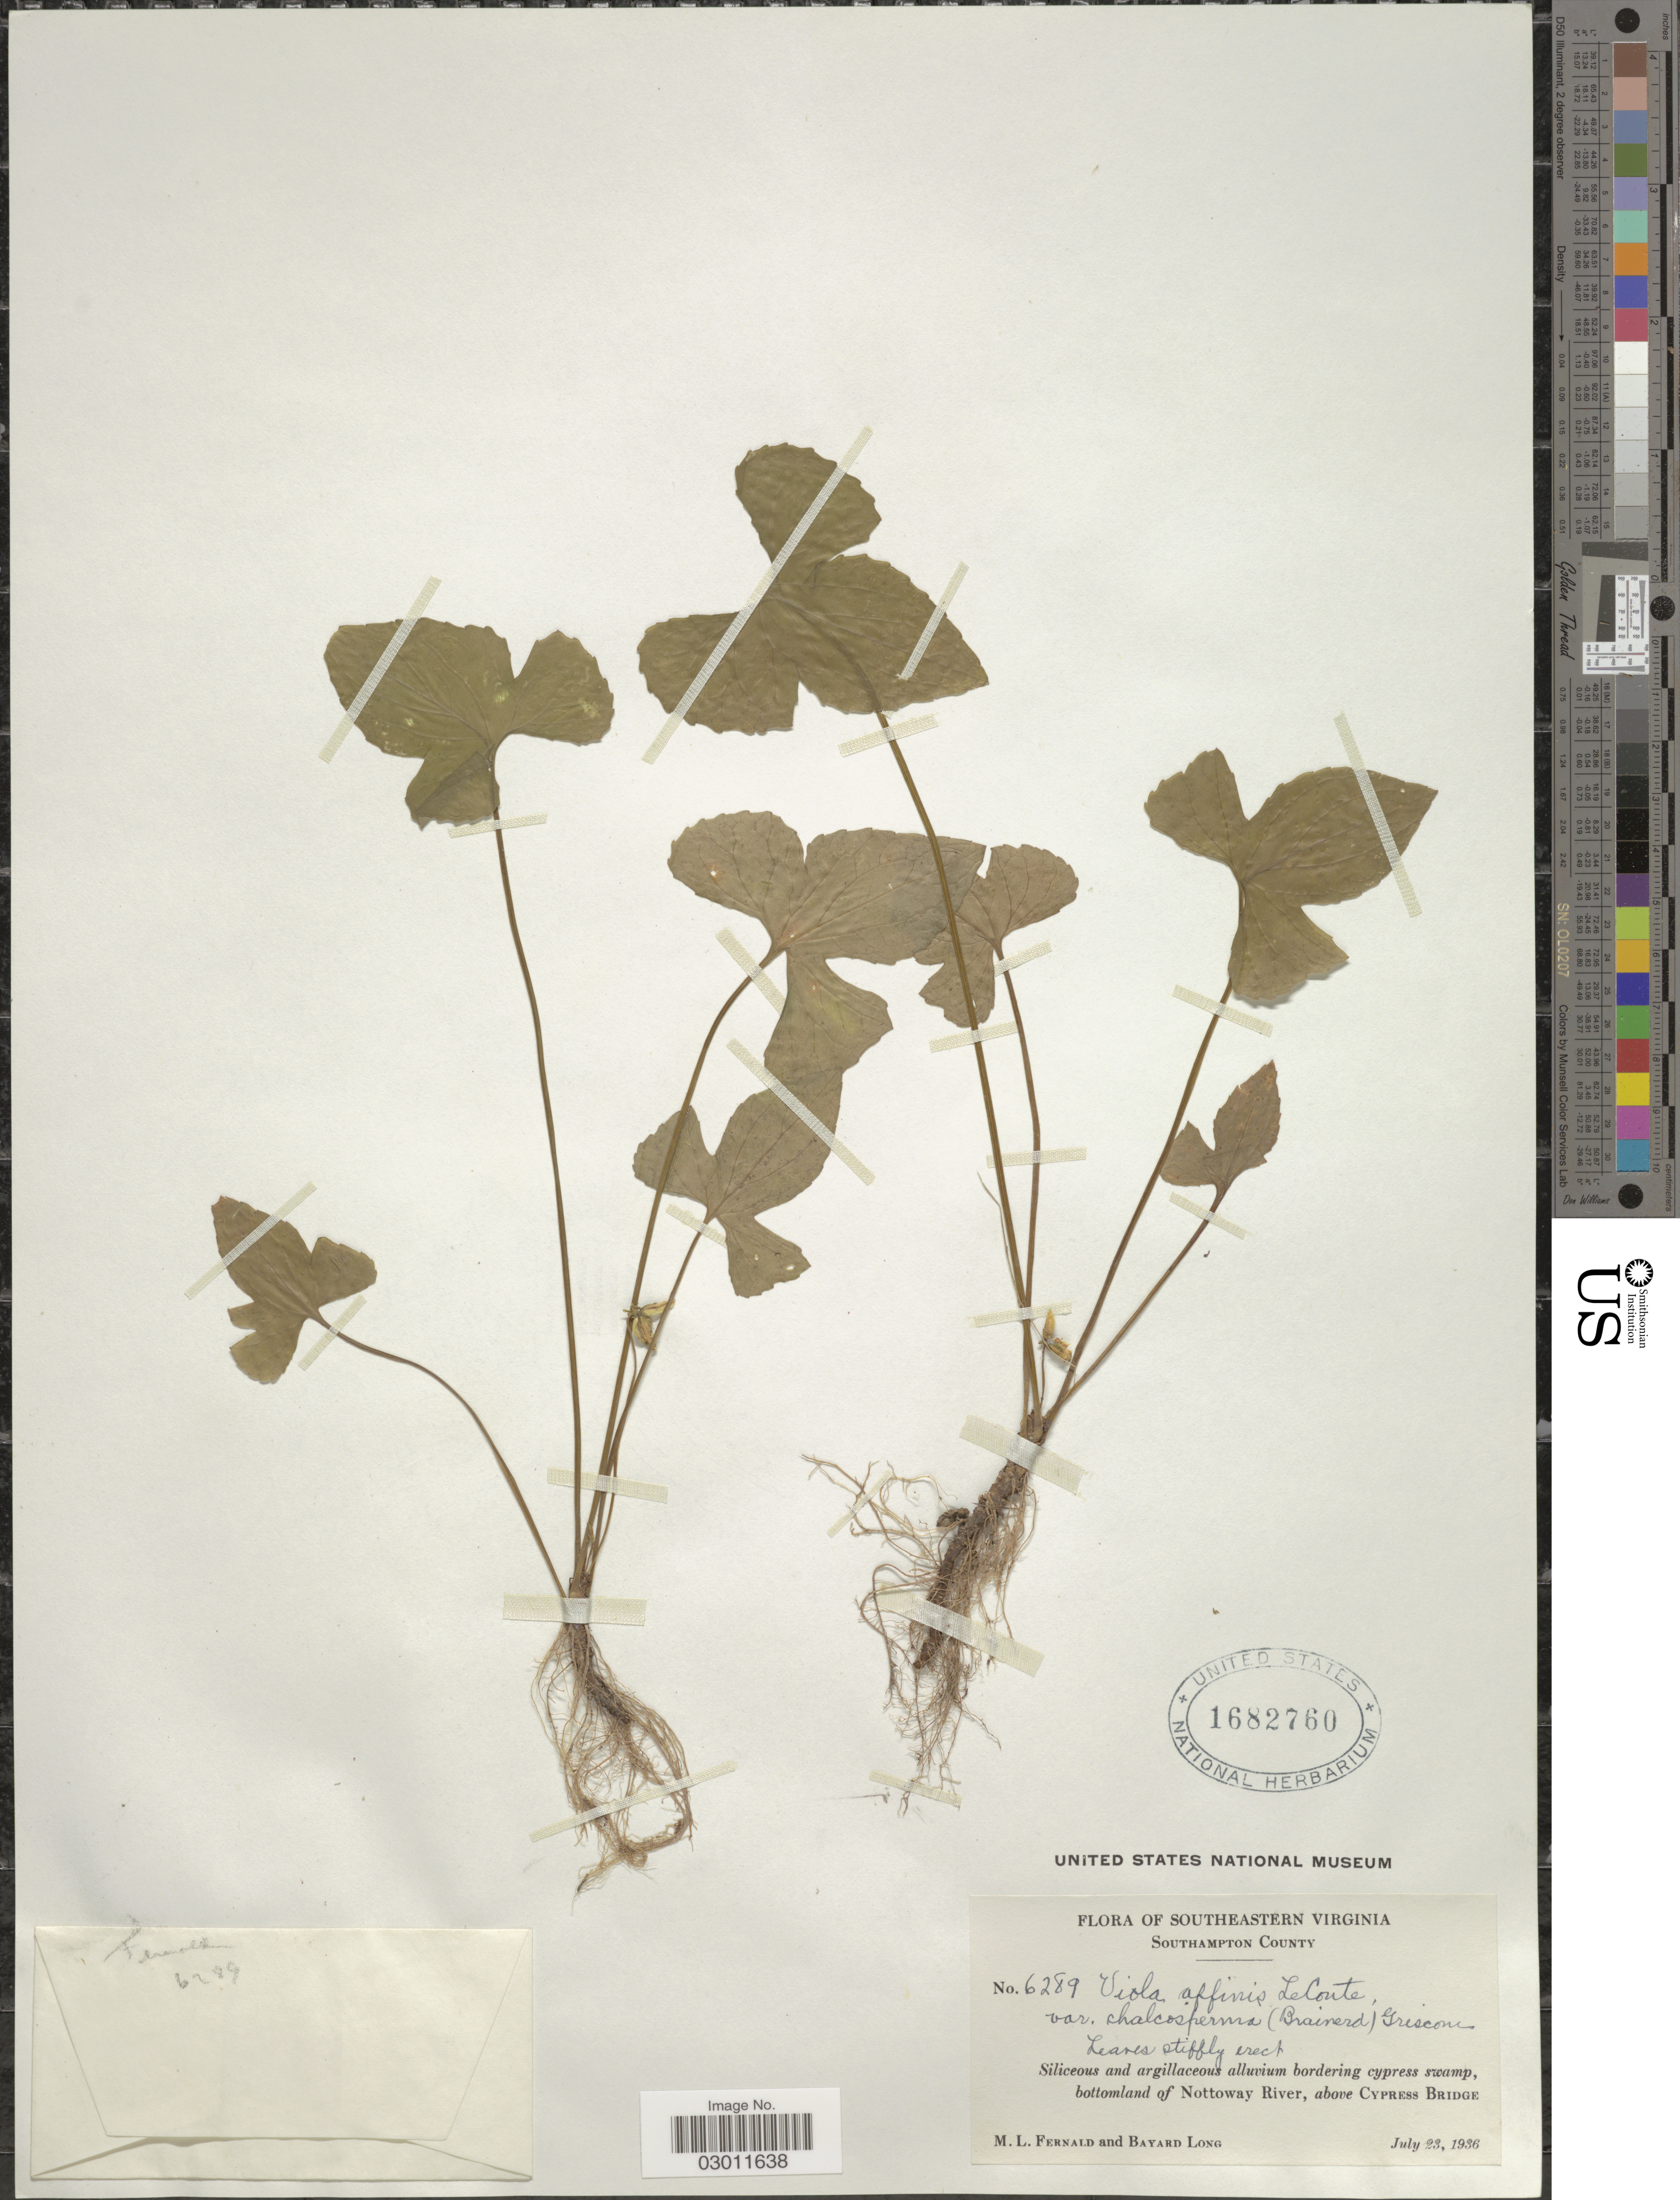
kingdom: Plantae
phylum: Tracheophyta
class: Magnoliopsida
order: Malpighiales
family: Violaceae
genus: Viola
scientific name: Viola affinis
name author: LeConte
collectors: M. L. Fernald & B. Long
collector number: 6289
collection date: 1936-07-23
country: United States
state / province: Virginia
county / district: Southampton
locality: Southeastern Virginia, Southampton County, bottomland of Nottoway River, above Cypress Bridge.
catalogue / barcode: US 1682760